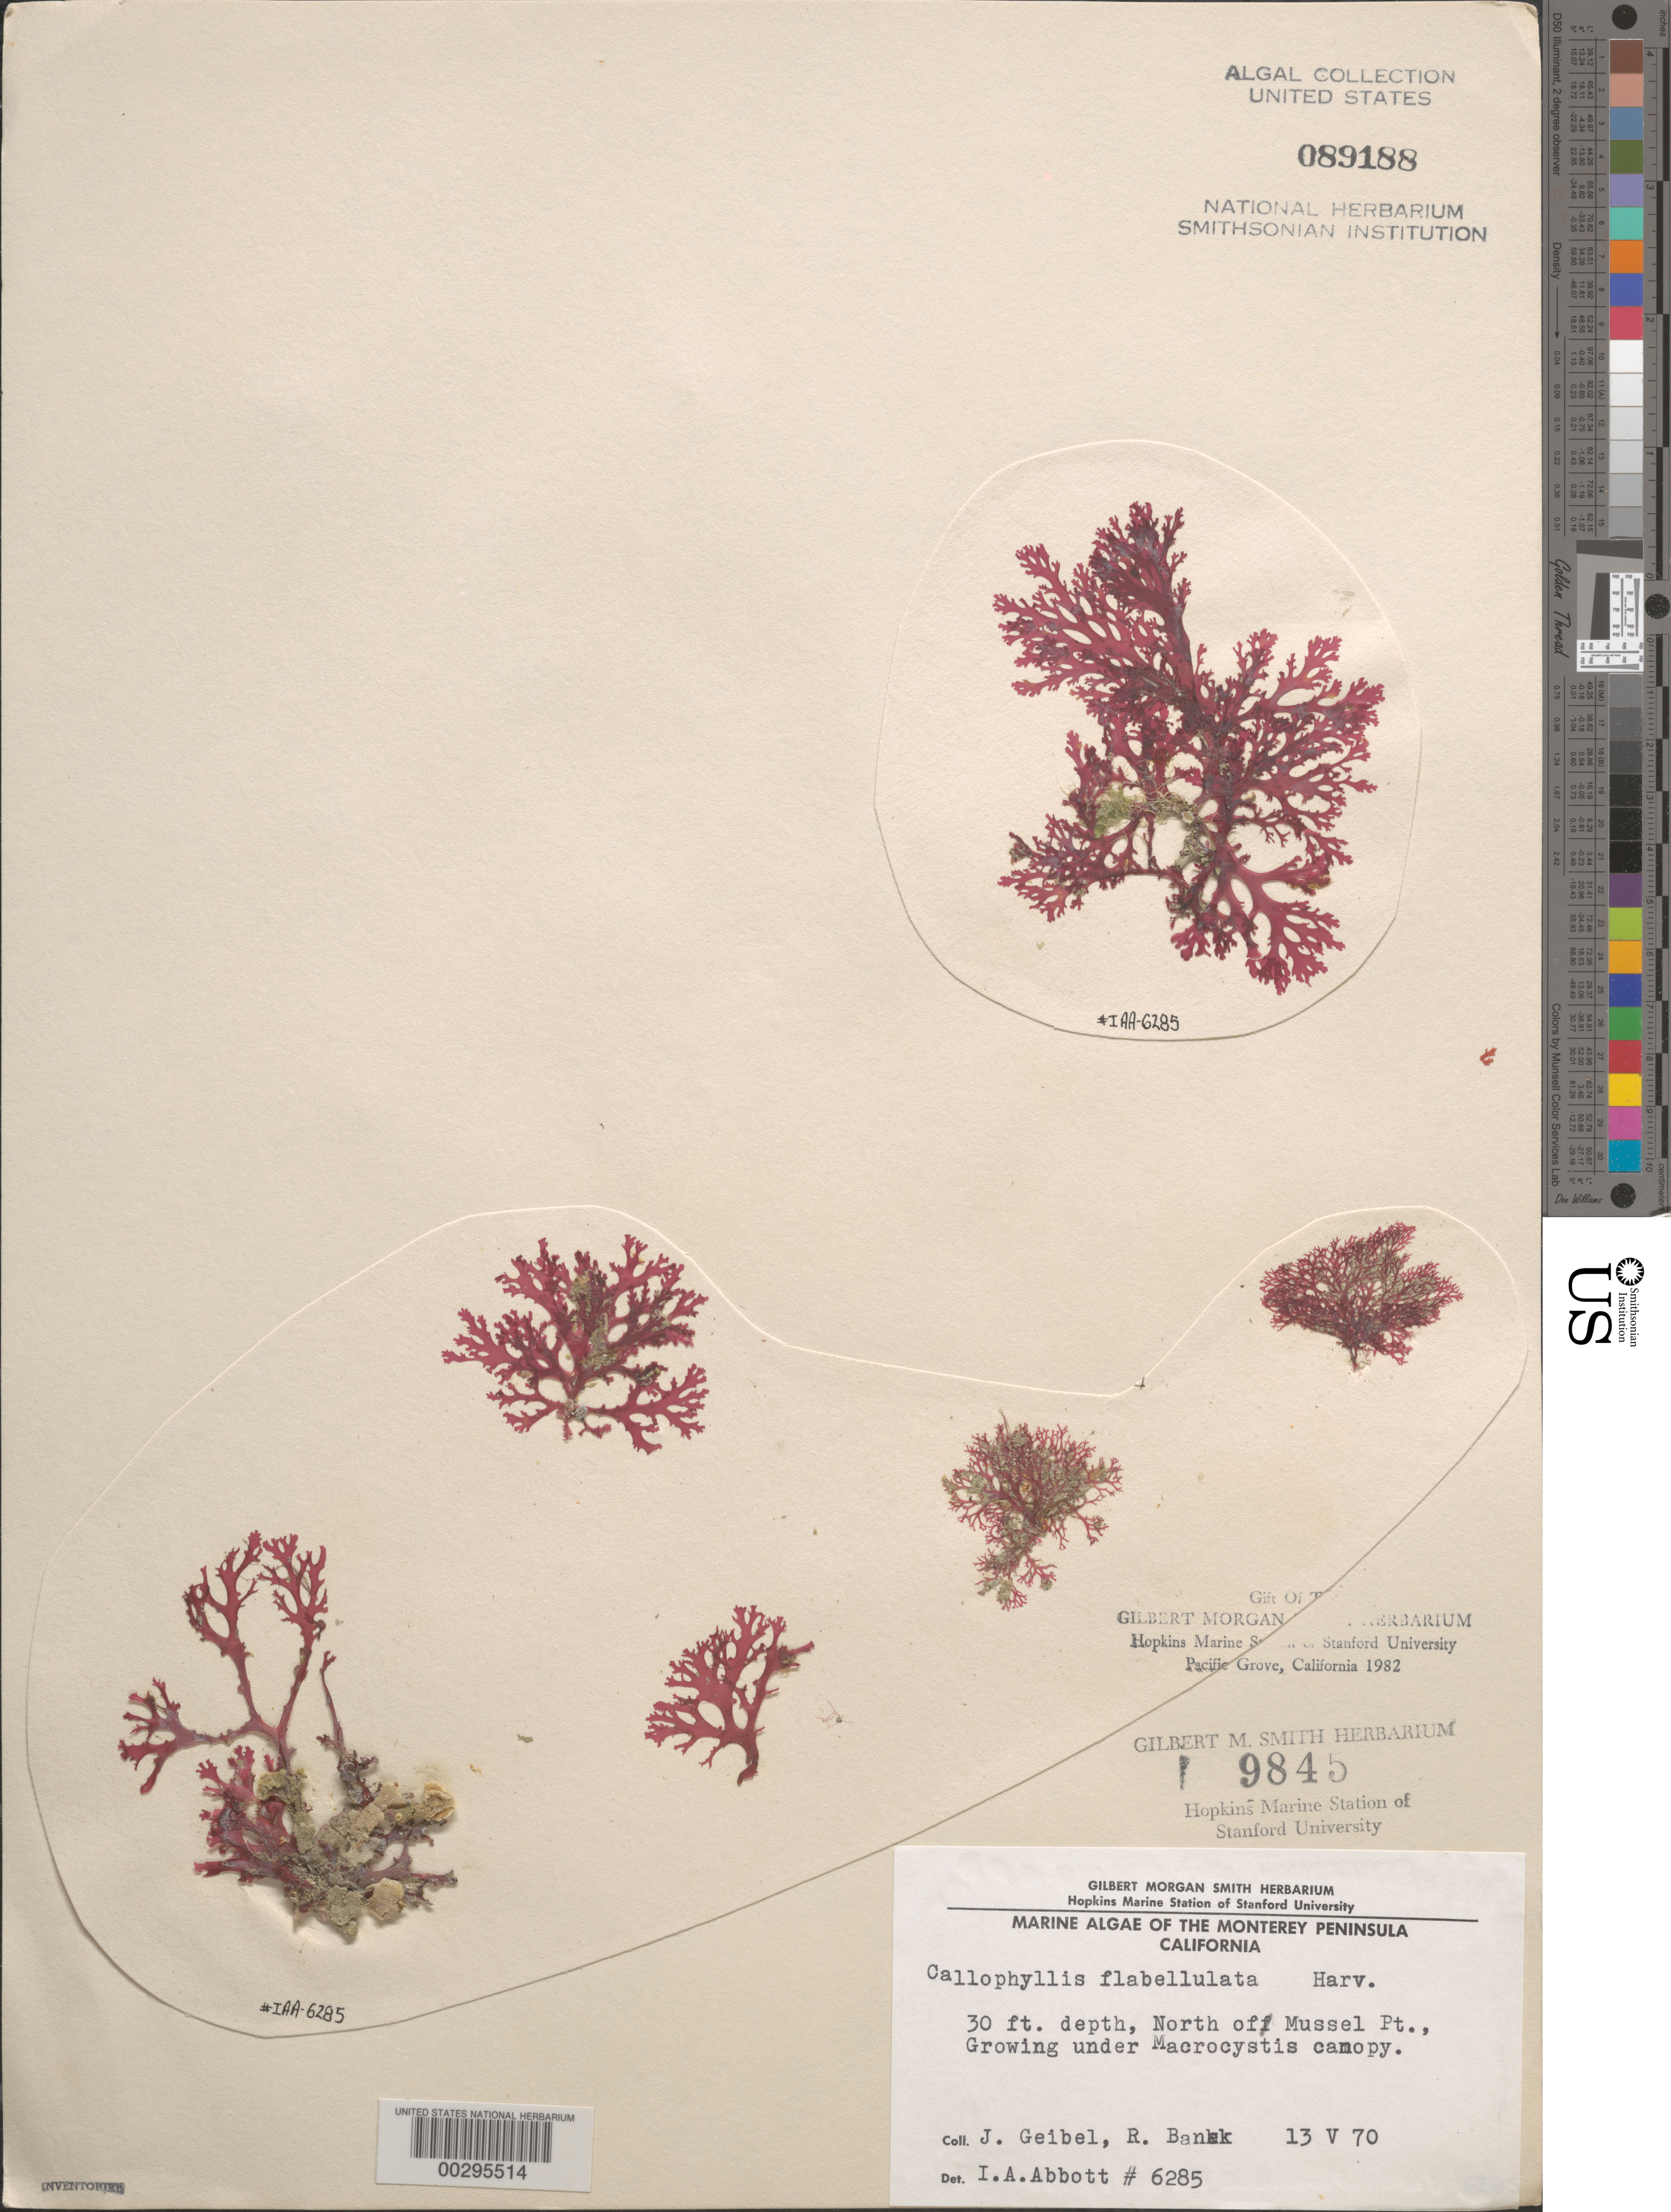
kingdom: Plantae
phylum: Rhodophyta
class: Florideophyceae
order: Gigartinales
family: Kallymeniaceae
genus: Callophyllis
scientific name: Callophyllis flabellulata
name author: Harv.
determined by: Abbott, Isabella A.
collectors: J. Geibel & R. Banek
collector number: IAA 6285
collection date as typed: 13 May 1970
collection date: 1970-05-13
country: United States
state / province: California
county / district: Monterey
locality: North of Mussel Point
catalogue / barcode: US 89188